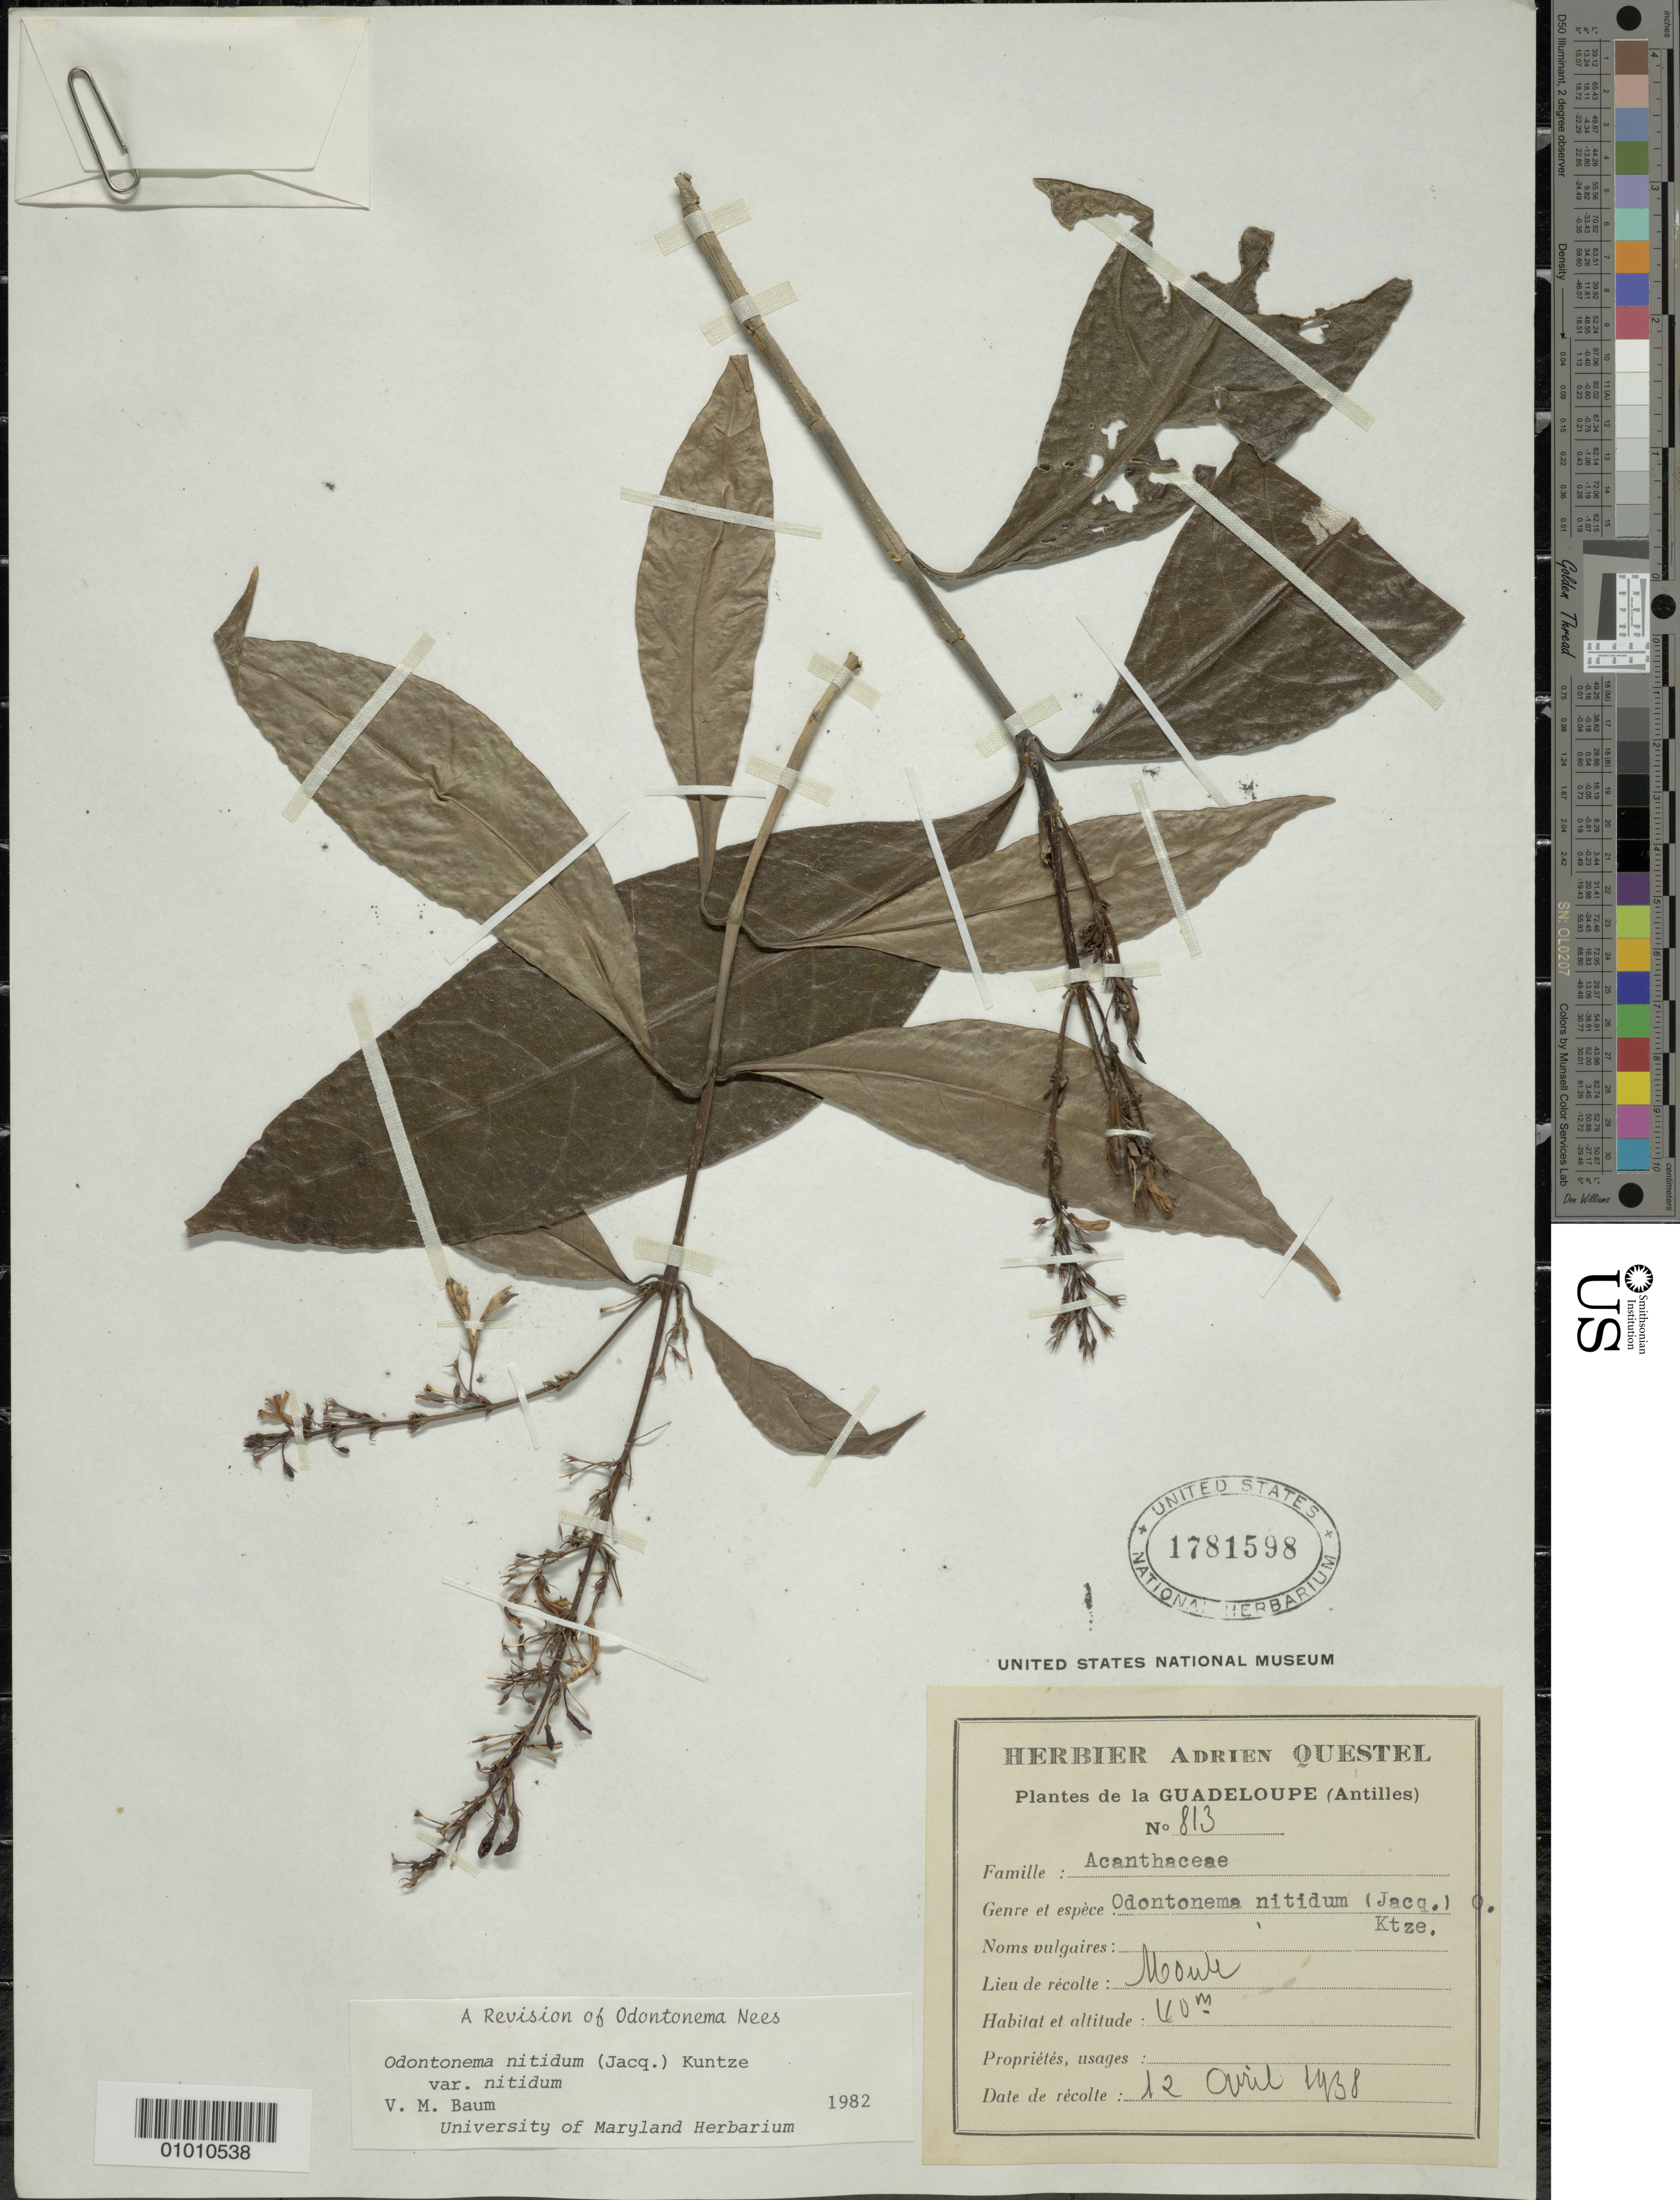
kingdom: Plantae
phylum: Tracheophyta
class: Magnoliopsida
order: Lamiales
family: Acanthaceae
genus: Odontonema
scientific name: Odontonema nitidum var. nitidum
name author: (Jacq.) Kuntze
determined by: Baum, V. M.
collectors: A. Questel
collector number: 813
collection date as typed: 12 Apr 1938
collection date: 1938-04-12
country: Guadeloupe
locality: Moule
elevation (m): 40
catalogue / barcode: US 1781598